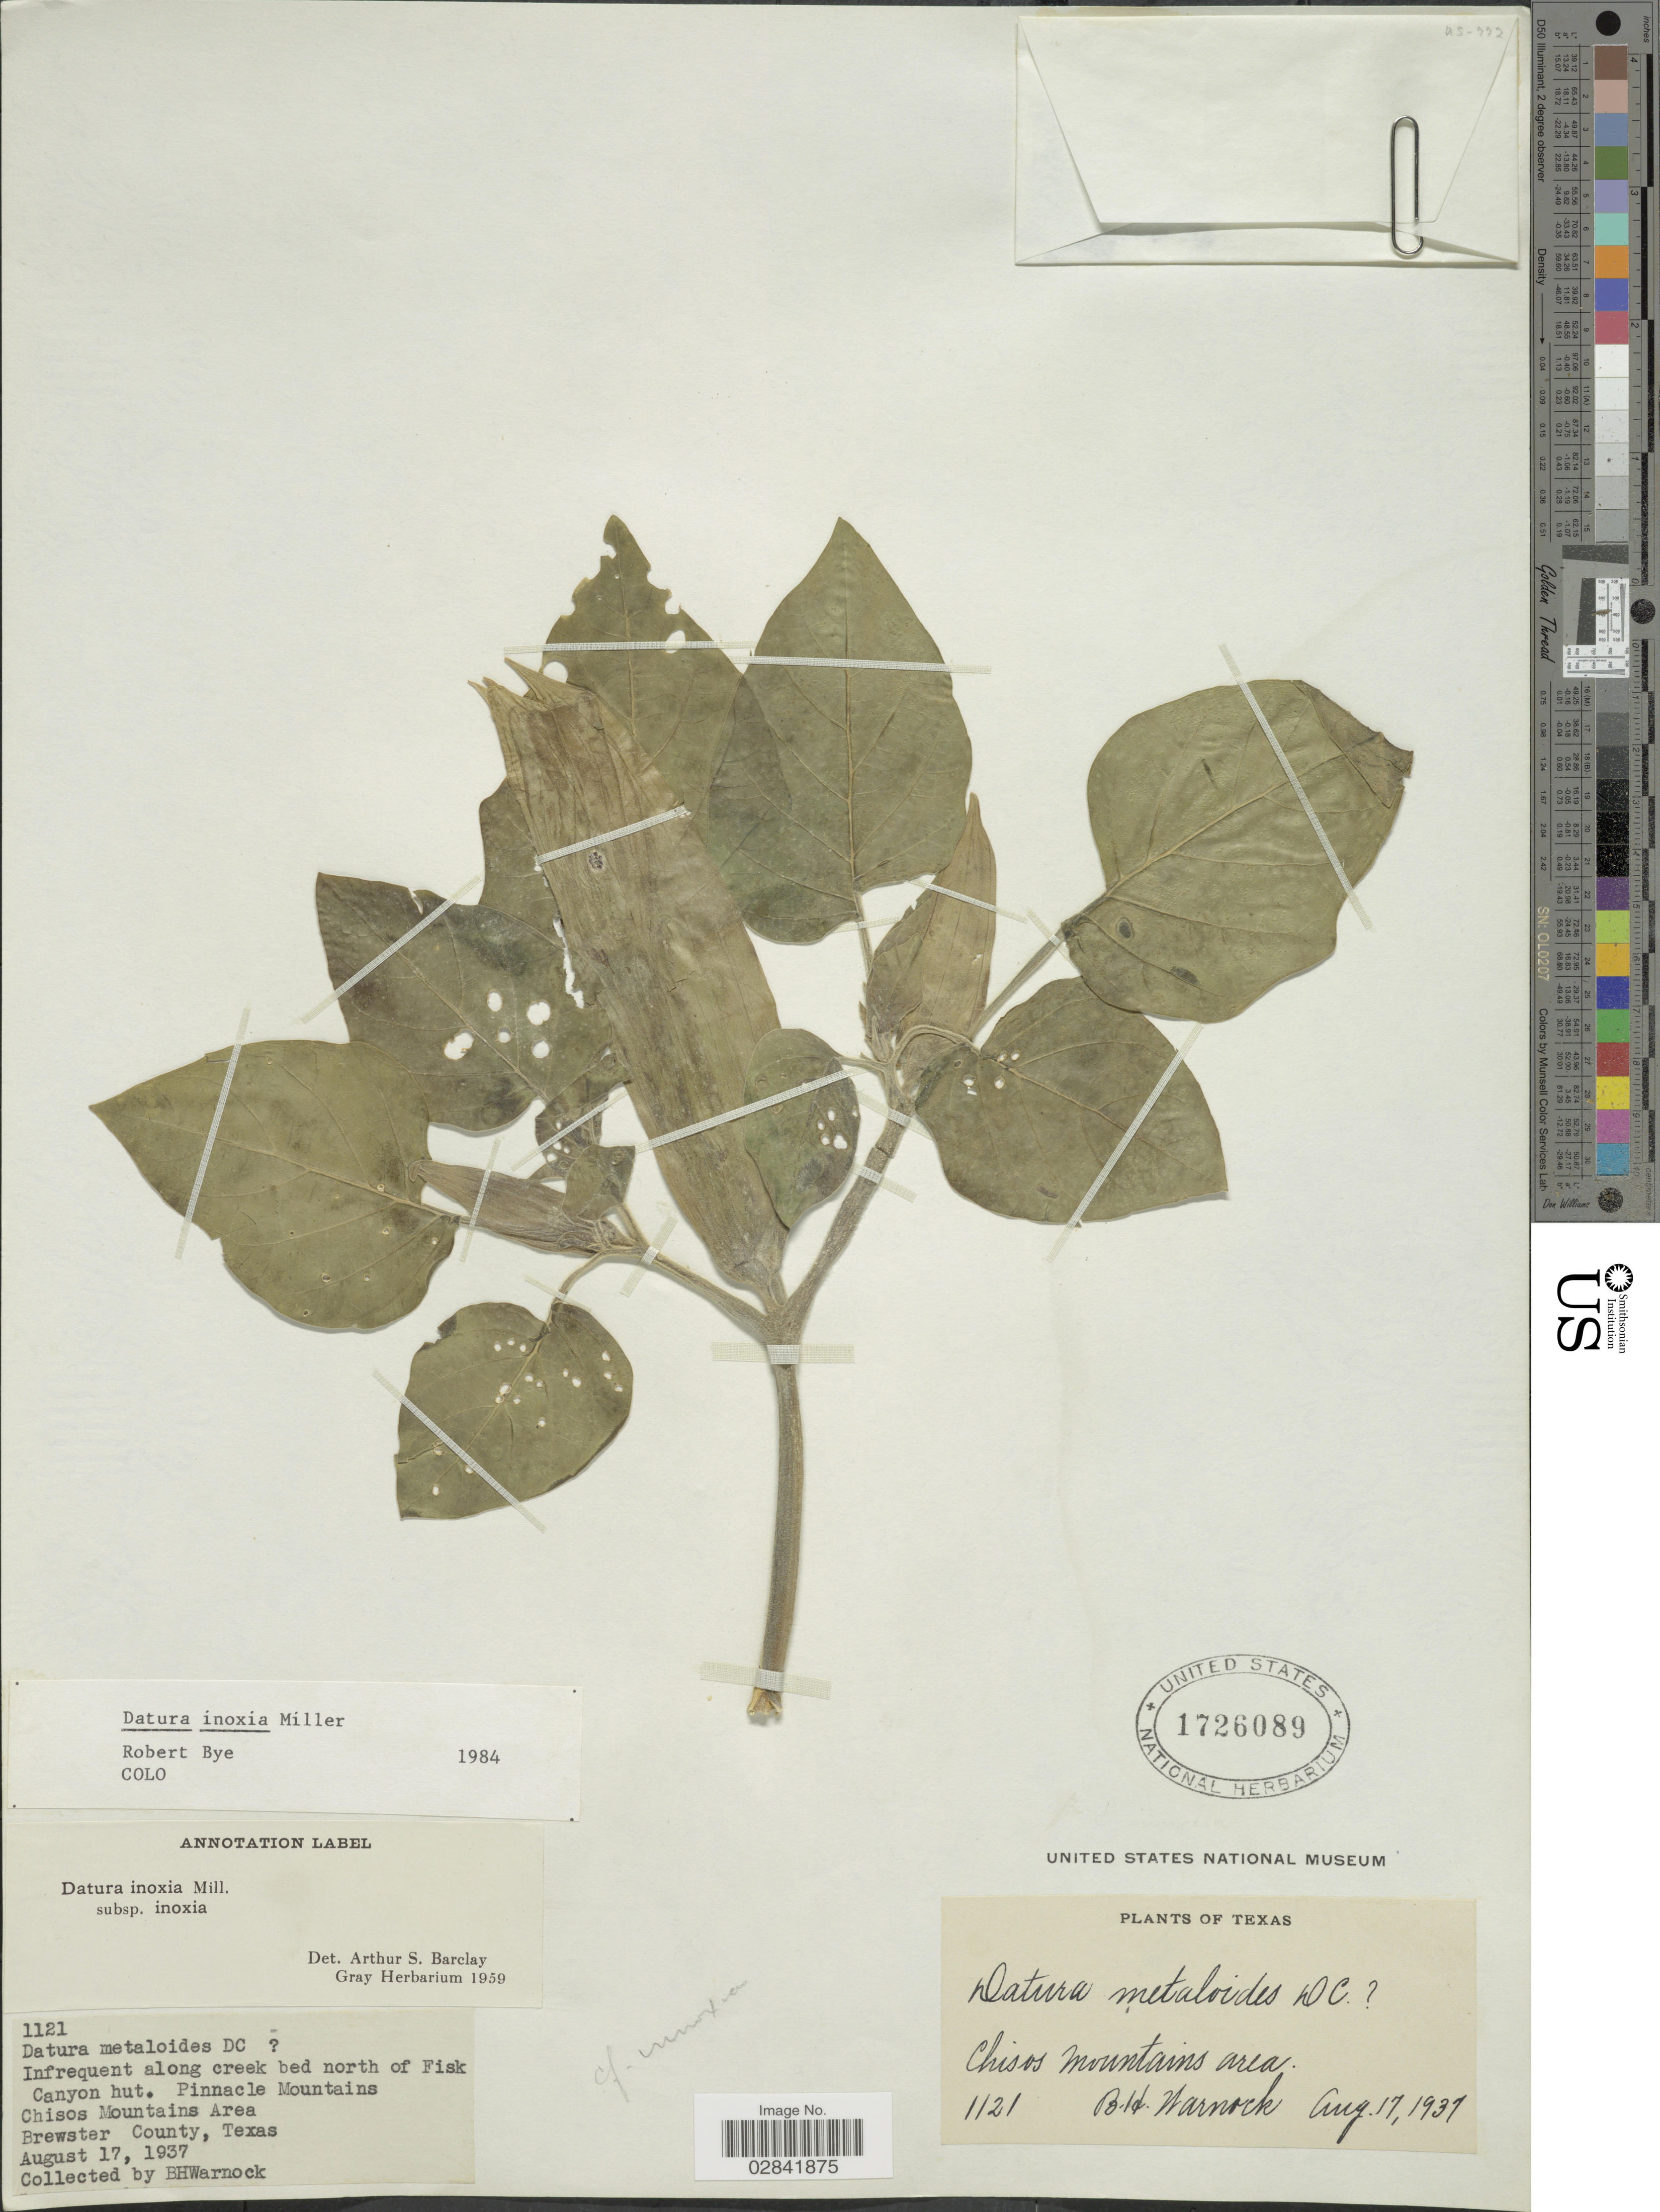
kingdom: Plantae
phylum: Tracheophyta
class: Magnoliopsida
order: Solanales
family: Solanaceae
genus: Datura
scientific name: Datura innoxia subsp. quinquecuspidata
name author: (Torr.) A.S. Barclay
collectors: B. H. Warnock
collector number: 1121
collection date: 1937-08-17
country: United States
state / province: Texas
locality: Infrequent along creek bed north of Fisk Canyon hut. Pinnacle Mountains, Chisos Mountains Area. Brewster County.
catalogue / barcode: US 1726089